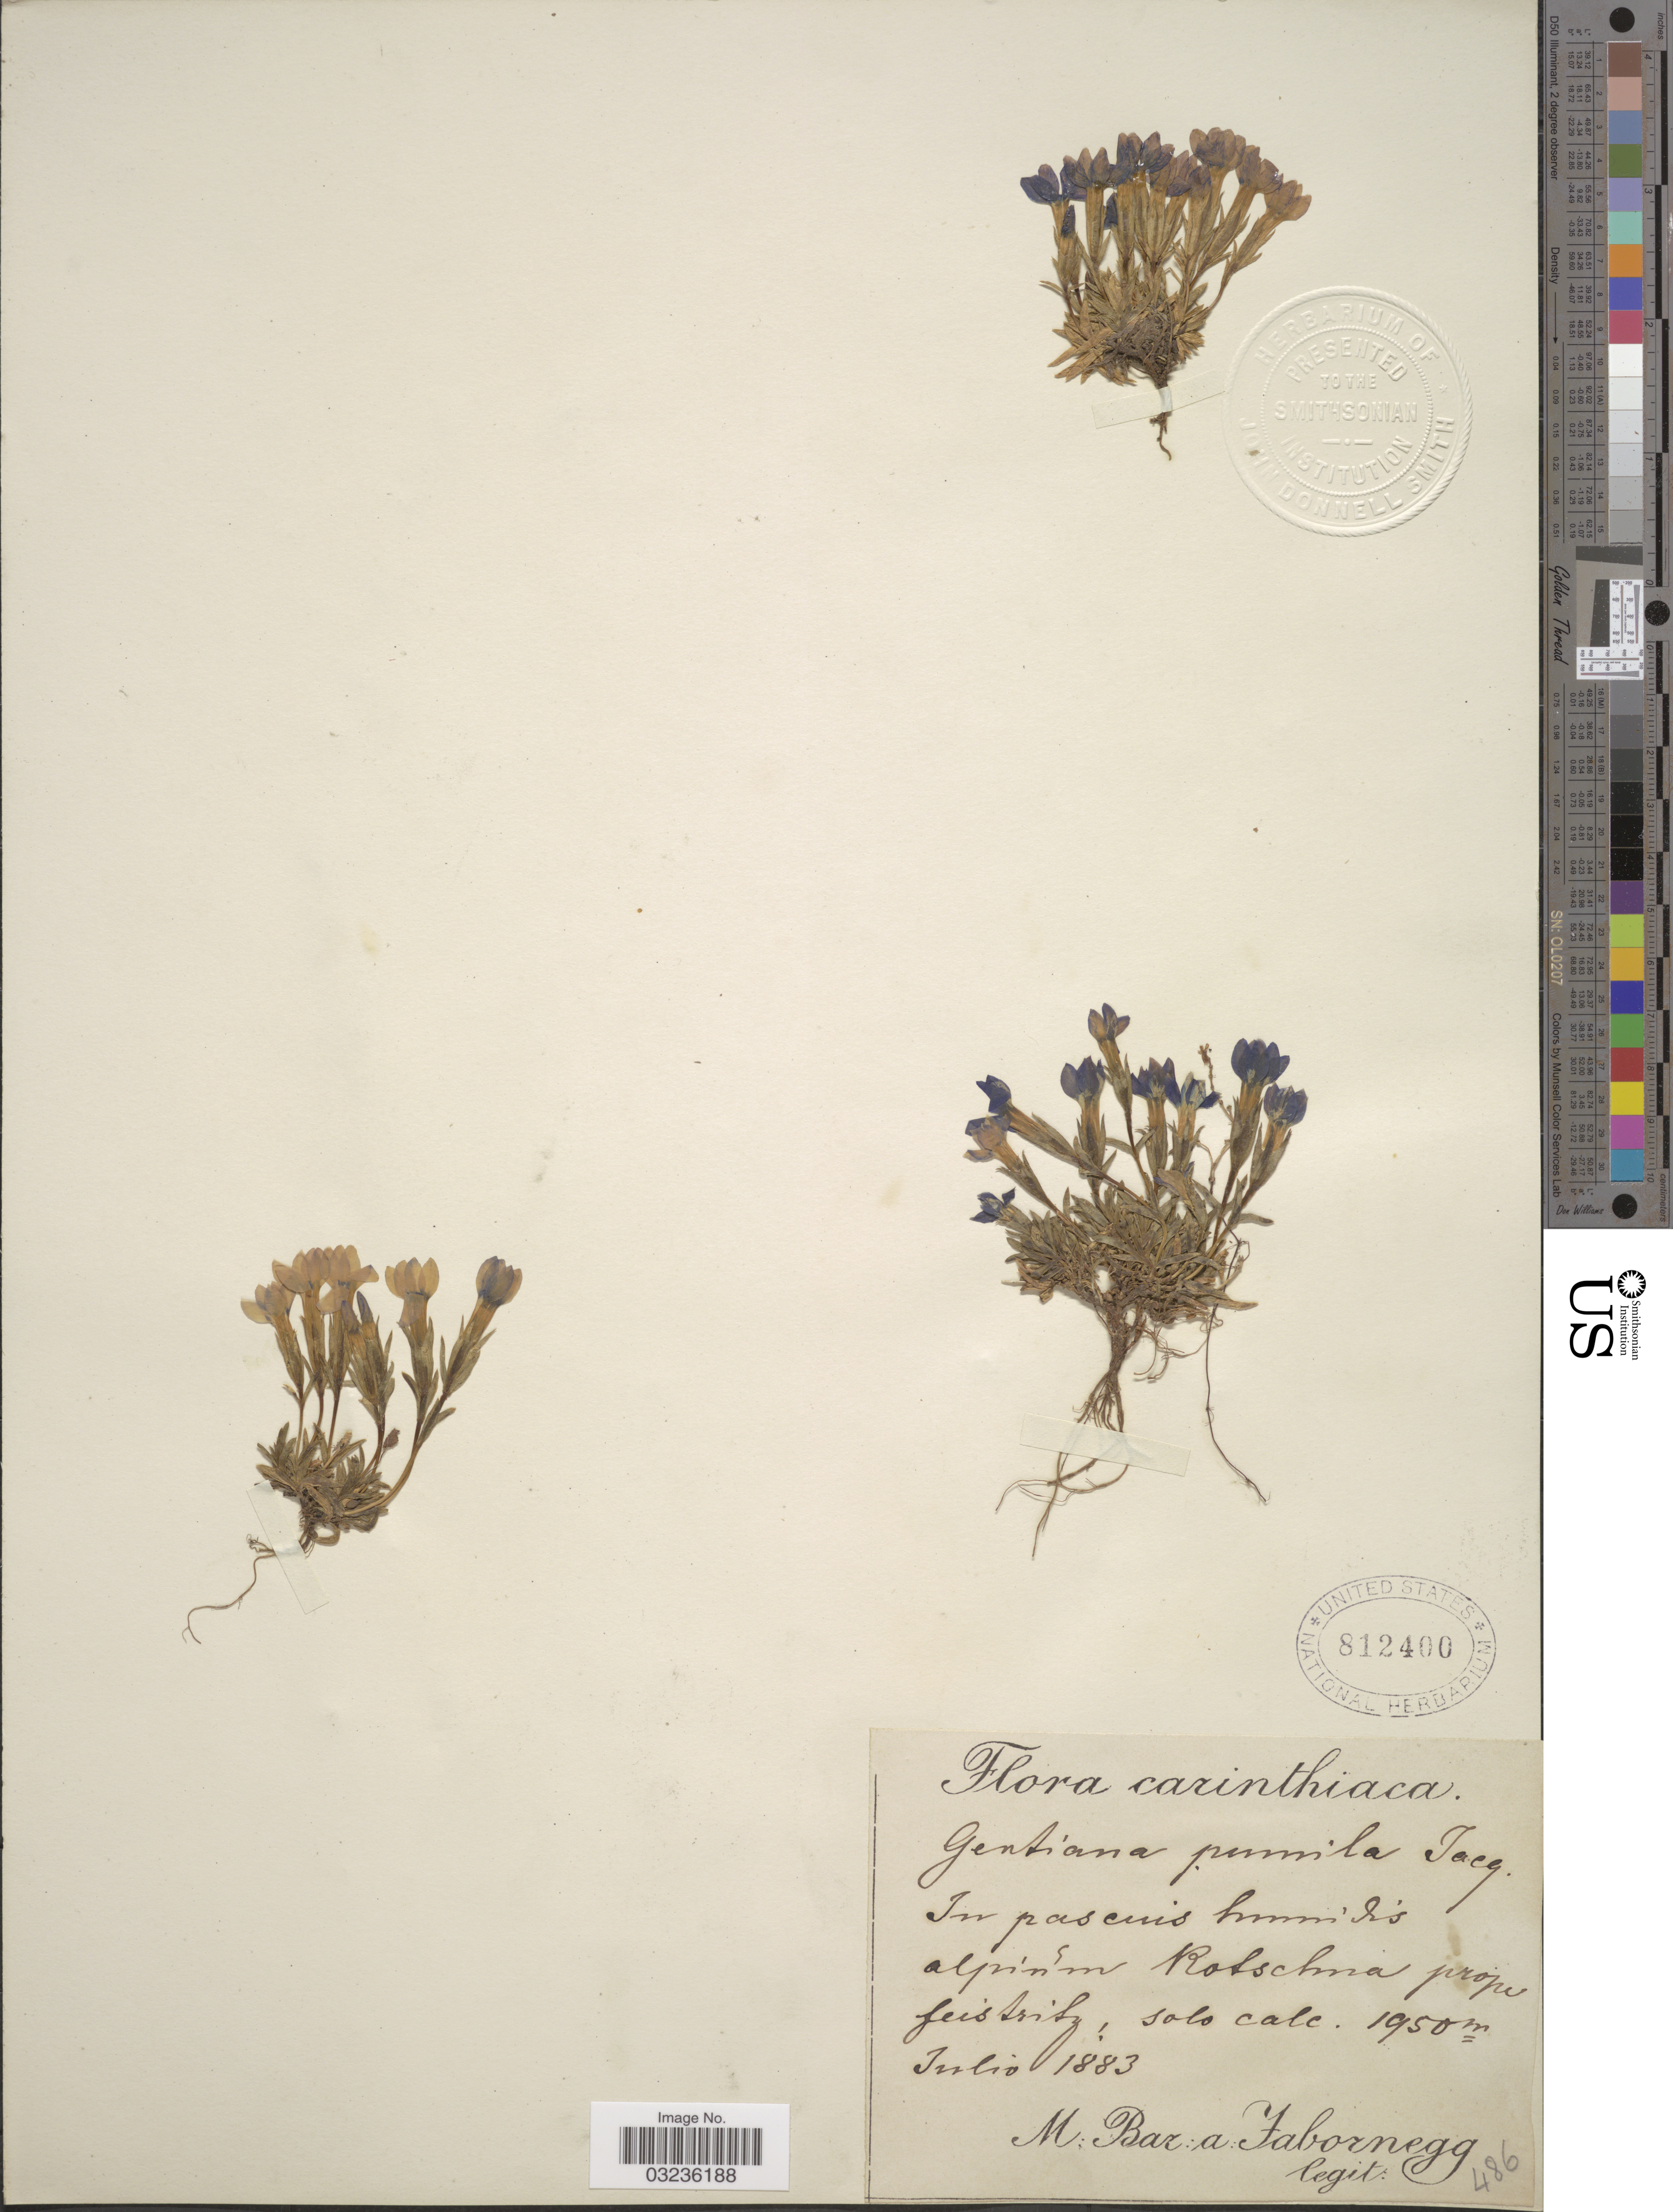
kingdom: Plantae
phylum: Tracheophyta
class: Magnoliopsida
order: Gentianales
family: Gentianaceae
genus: Gentiana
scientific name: Gentiana pumila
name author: Jacq.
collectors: Jabornegg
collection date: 1883-07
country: Slovenia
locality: Carinthiaca, In pascuis humidis alpinum Rotschna prope feistritz [interpreted].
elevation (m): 1950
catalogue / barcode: US 812400